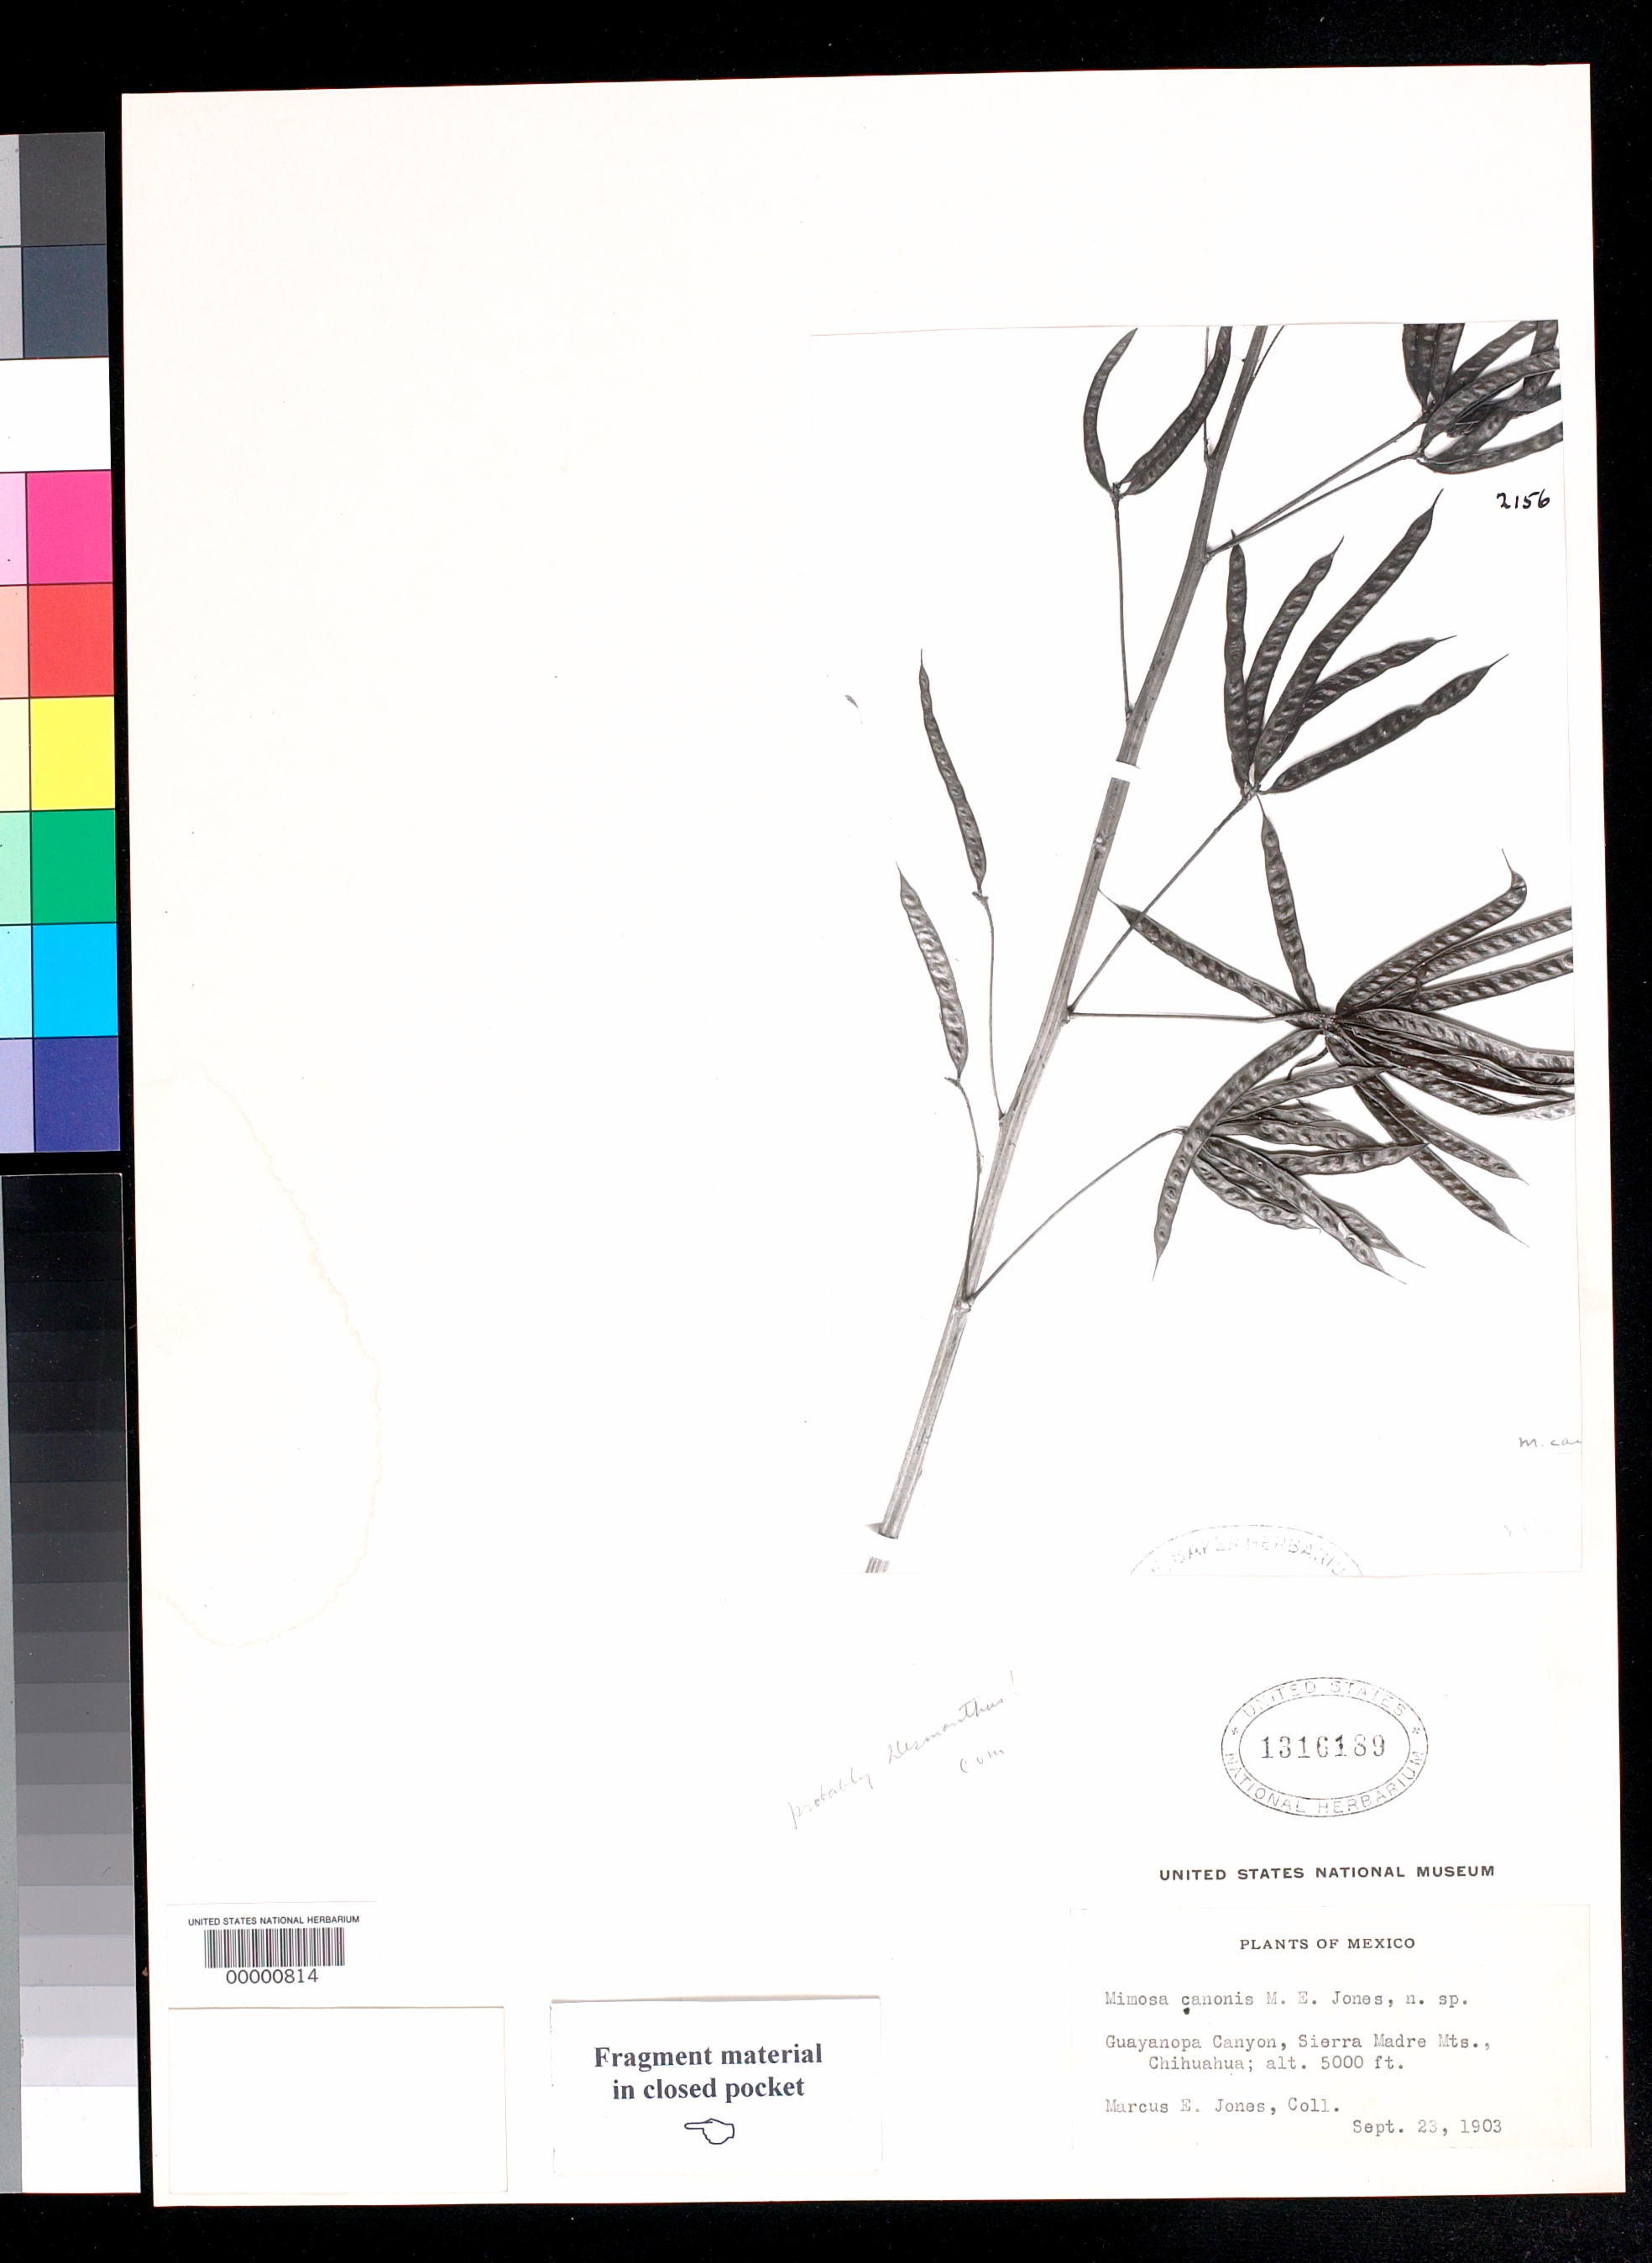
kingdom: Plantae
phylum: Tracheophyta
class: Magnoliopsida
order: Fabales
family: Fabaceae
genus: Mimosa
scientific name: Mimosa canonis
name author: M.E. Jones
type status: Type Collection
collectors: M. E. Jones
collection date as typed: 23 Sep 1903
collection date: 1903-09-23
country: Mexico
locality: E of Monserrat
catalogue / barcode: US 1316189